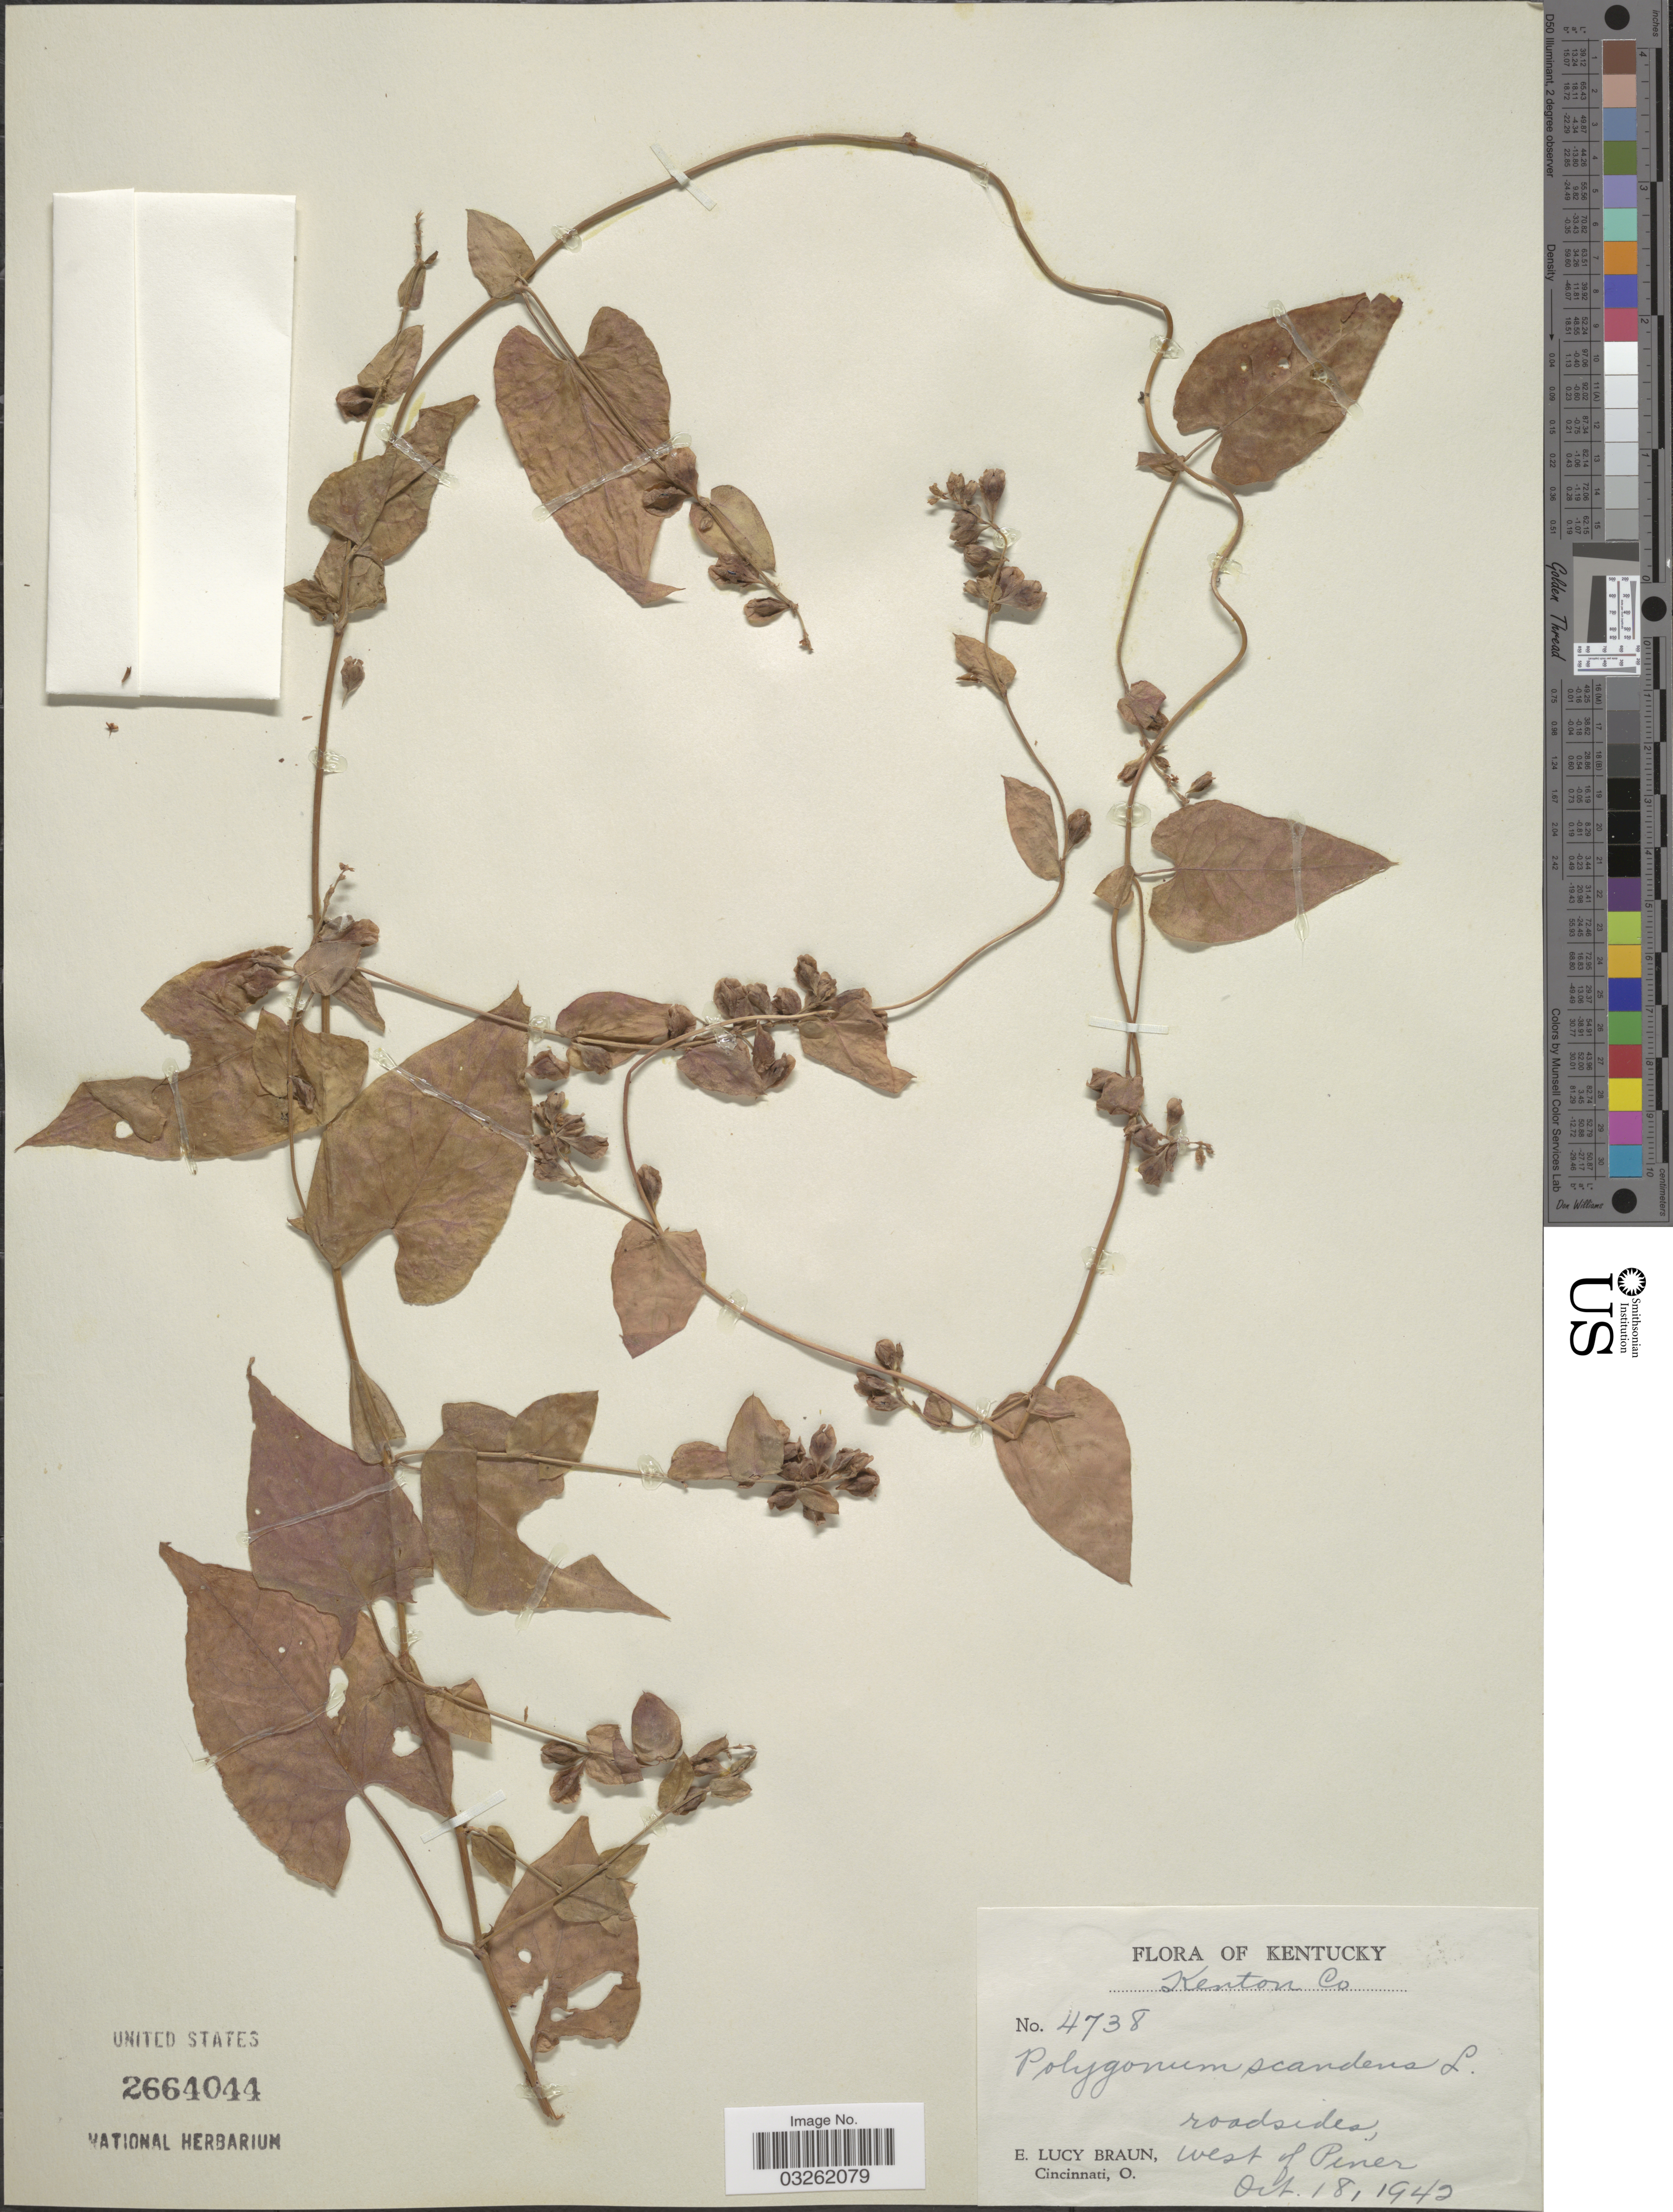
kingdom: Plantae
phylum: Tracheophyta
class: Magnoliopsida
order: Caryophyllales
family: Polygonaceae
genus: Fallopia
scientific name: Fallopia scandens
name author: (L.) Holub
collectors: E. L. Braun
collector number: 4738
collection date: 1942-10-18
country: United States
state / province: Kentucky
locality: Kenton Co. Roadsides, West of Piner.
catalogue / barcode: US 2664044